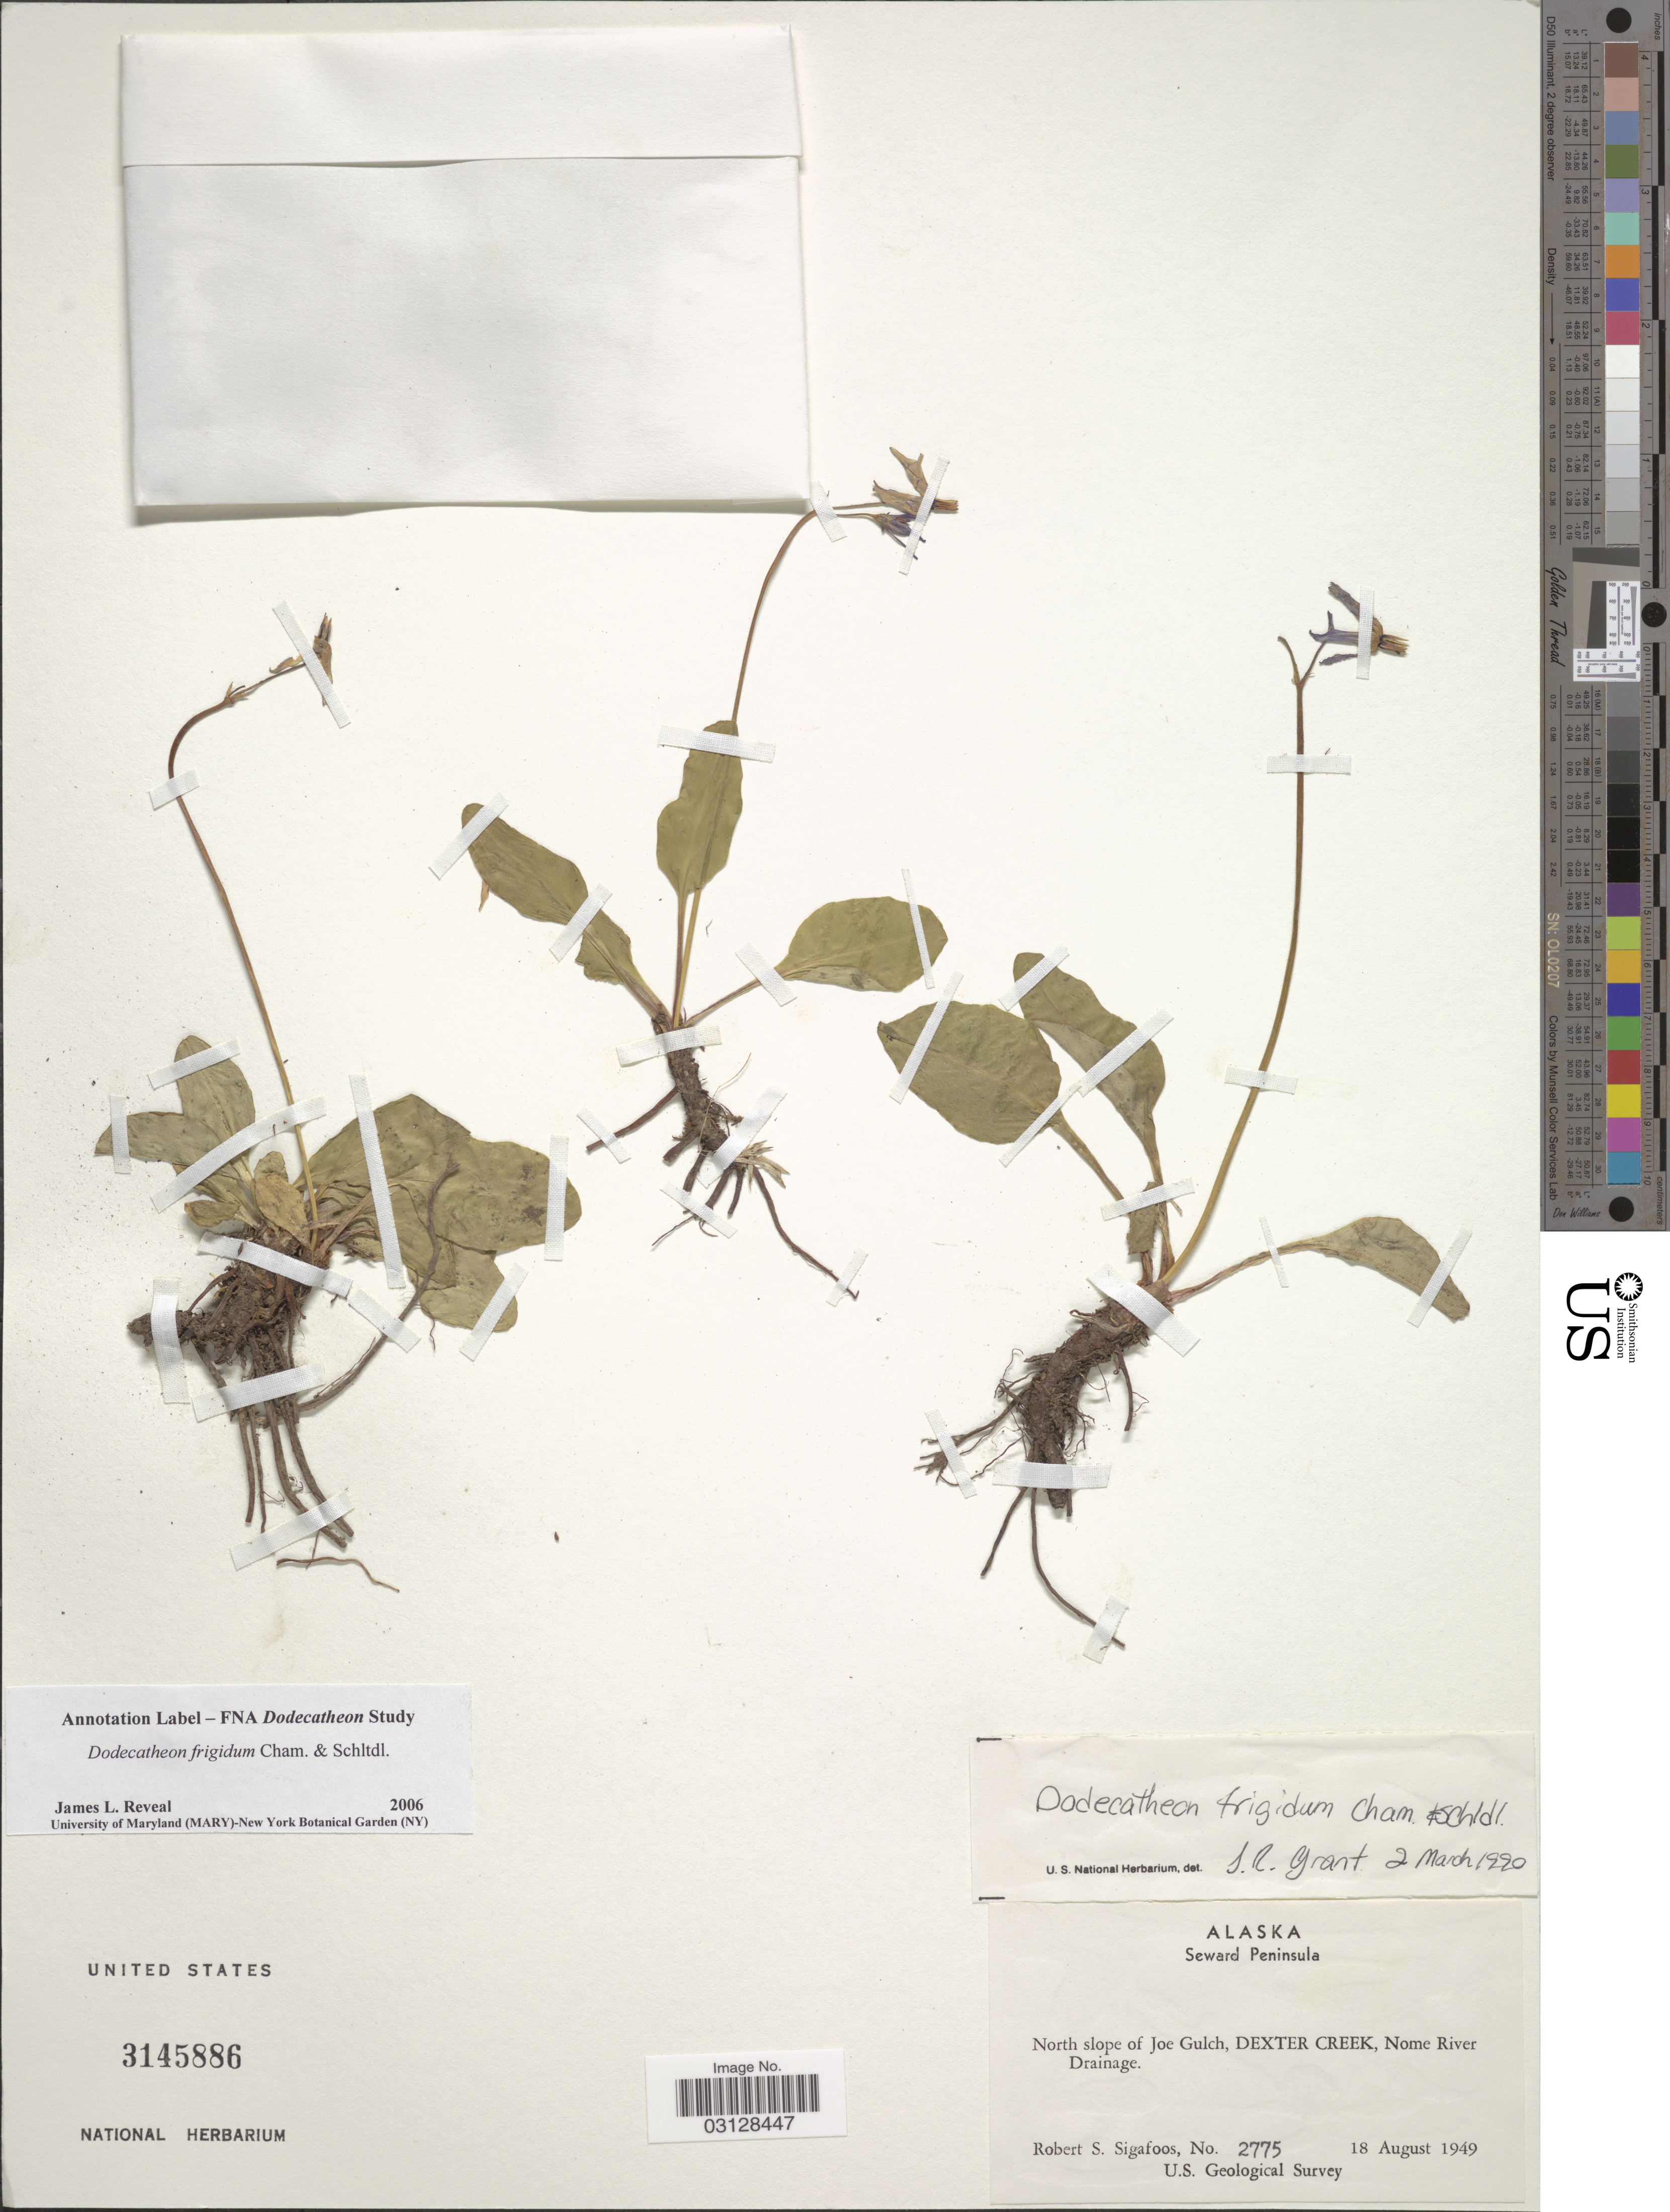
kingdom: Plantae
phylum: Tracheophyta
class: Magnoliopsida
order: Ericales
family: Primulaceae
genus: Dodecatheon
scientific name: Dodecatheon frigidum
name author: Cham. & Schltdl.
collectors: R. Sigafoos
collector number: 2775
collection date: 1949-08-18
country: United States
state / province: Alaska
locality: Seward Peninsula. North slope of Joe Gulch, Dexter Creek, Nome River Drainage.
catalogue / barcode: US 3145886